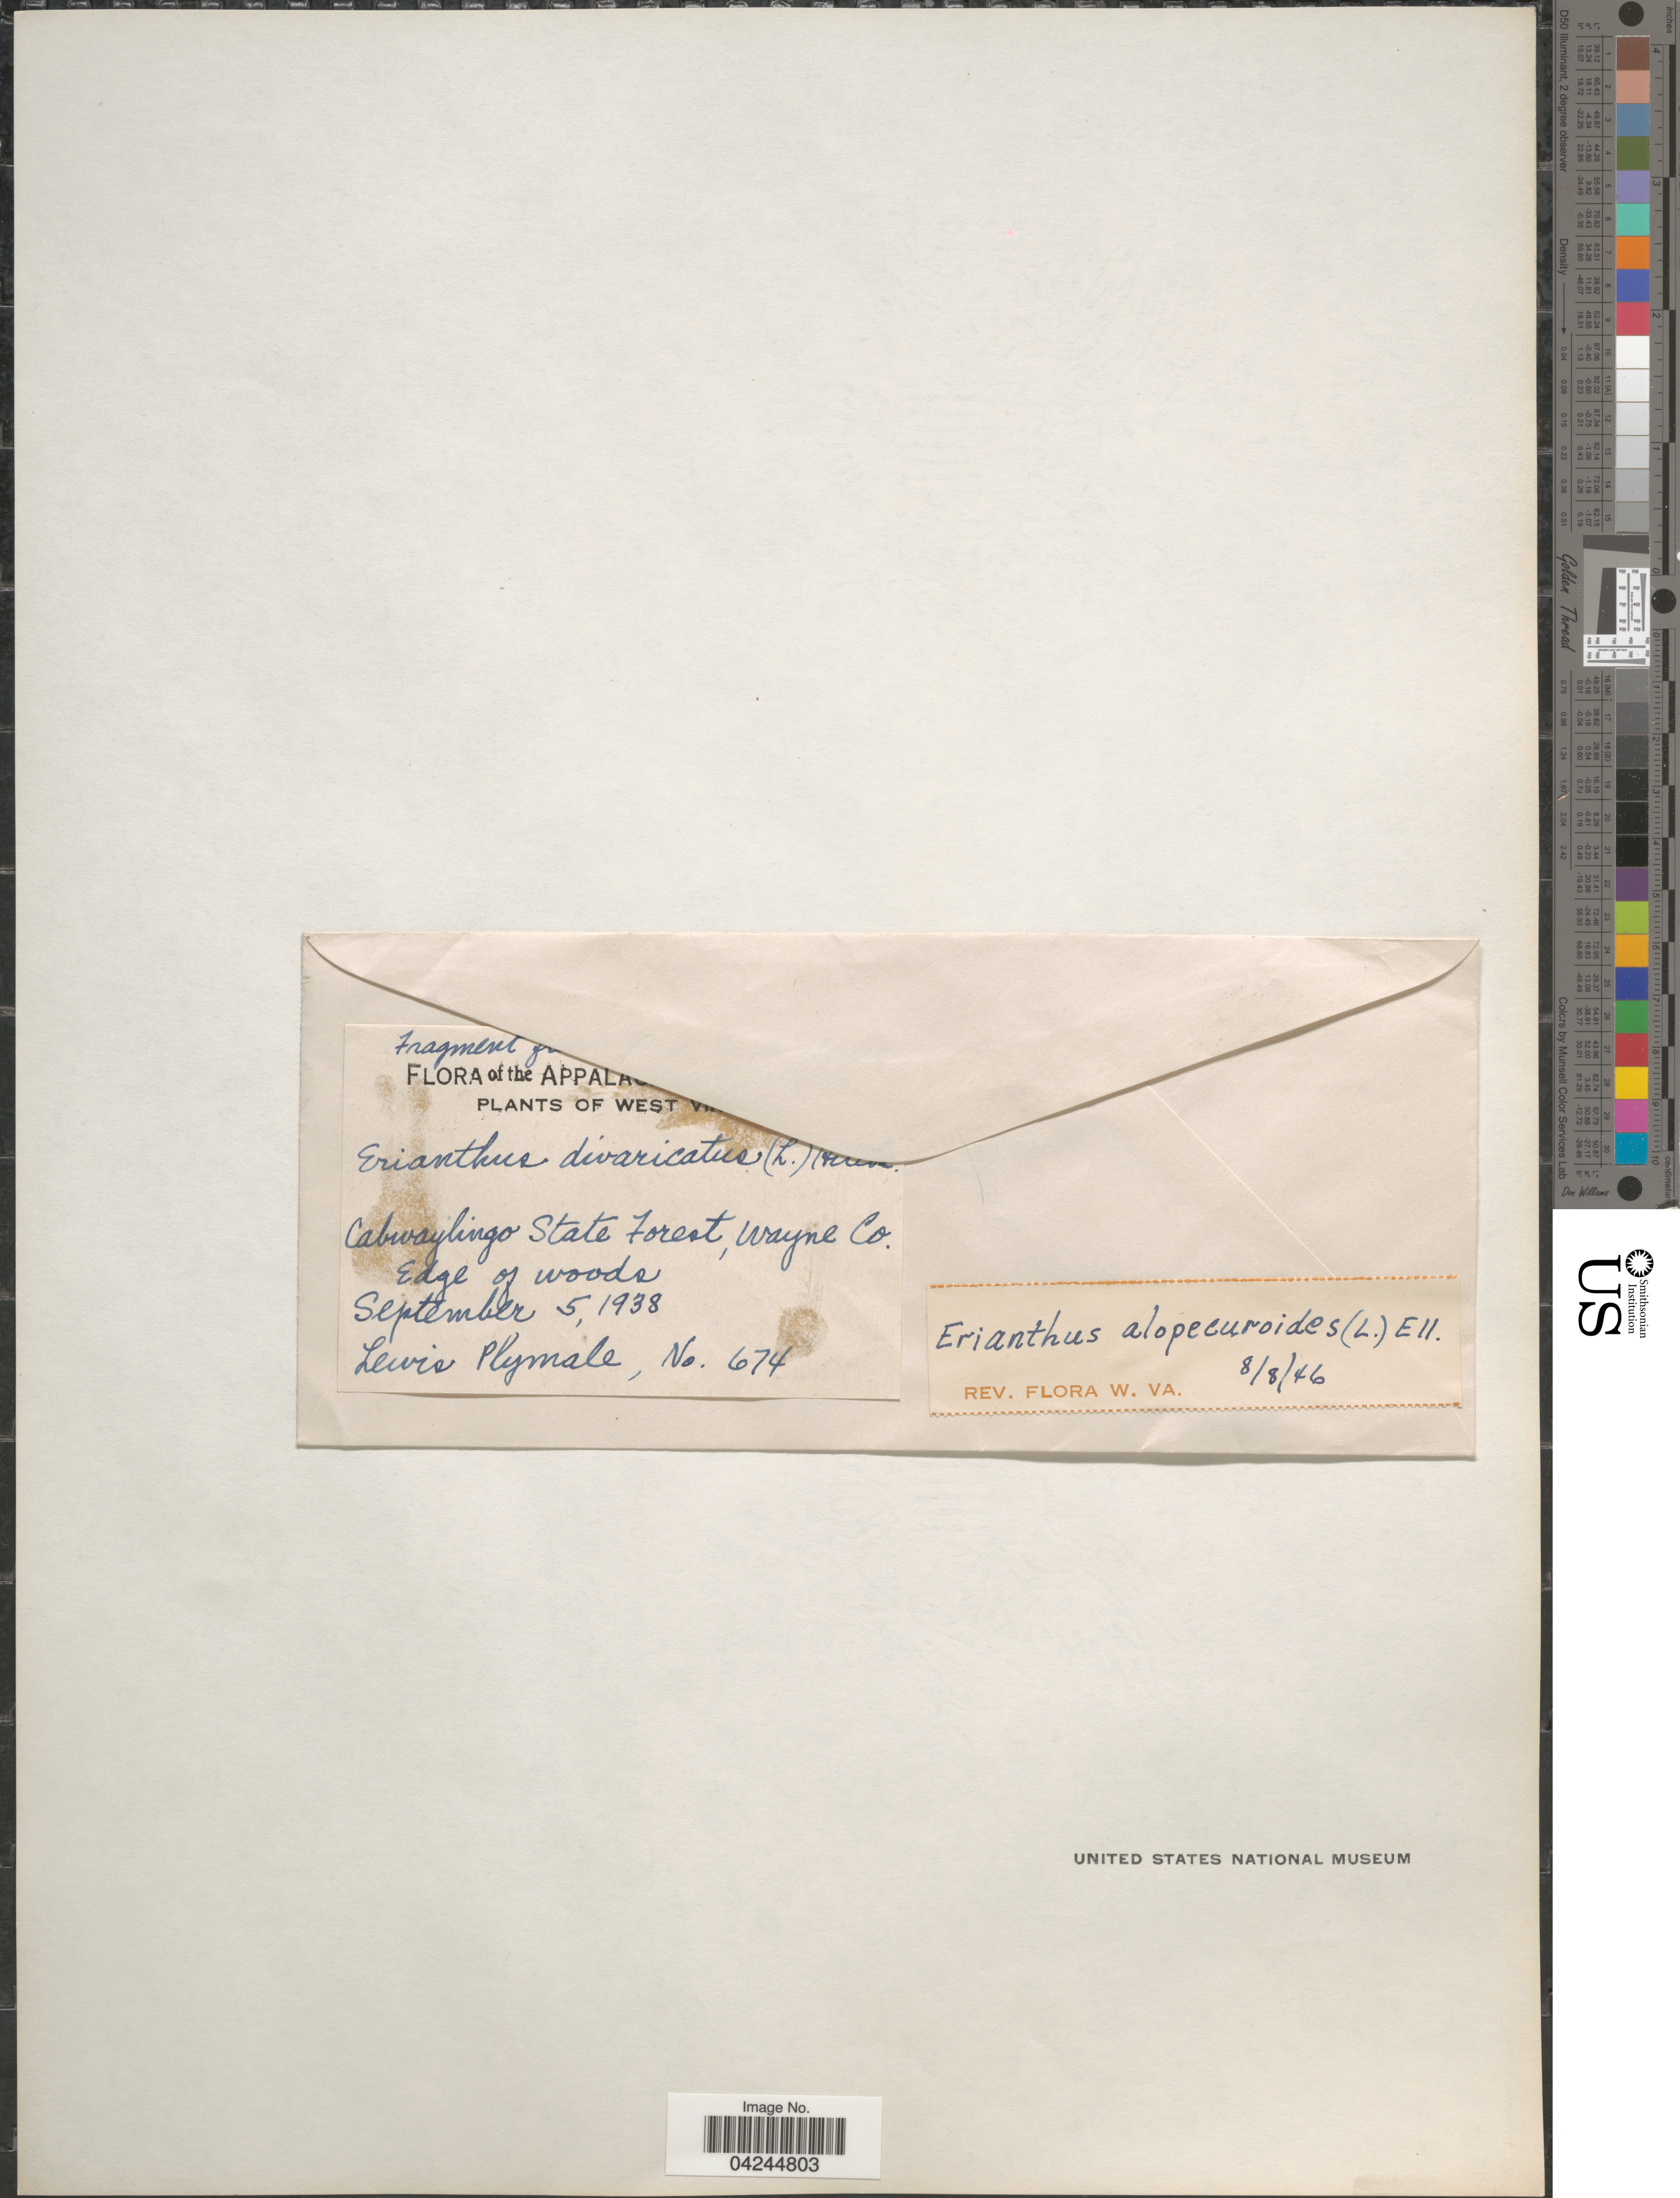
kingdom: Plantae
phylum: Tracheophyta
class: Liliopsida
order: Poales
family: Poaceae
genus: Erianthus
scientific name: Erianthus alopecuroides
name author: Elliott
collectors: L. Plymale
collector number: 674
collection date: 1938-09-05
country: United States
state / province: West Virginia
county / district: Wayne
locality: Cabwaylingo State Forest, Wayne Co. Edge of woods.